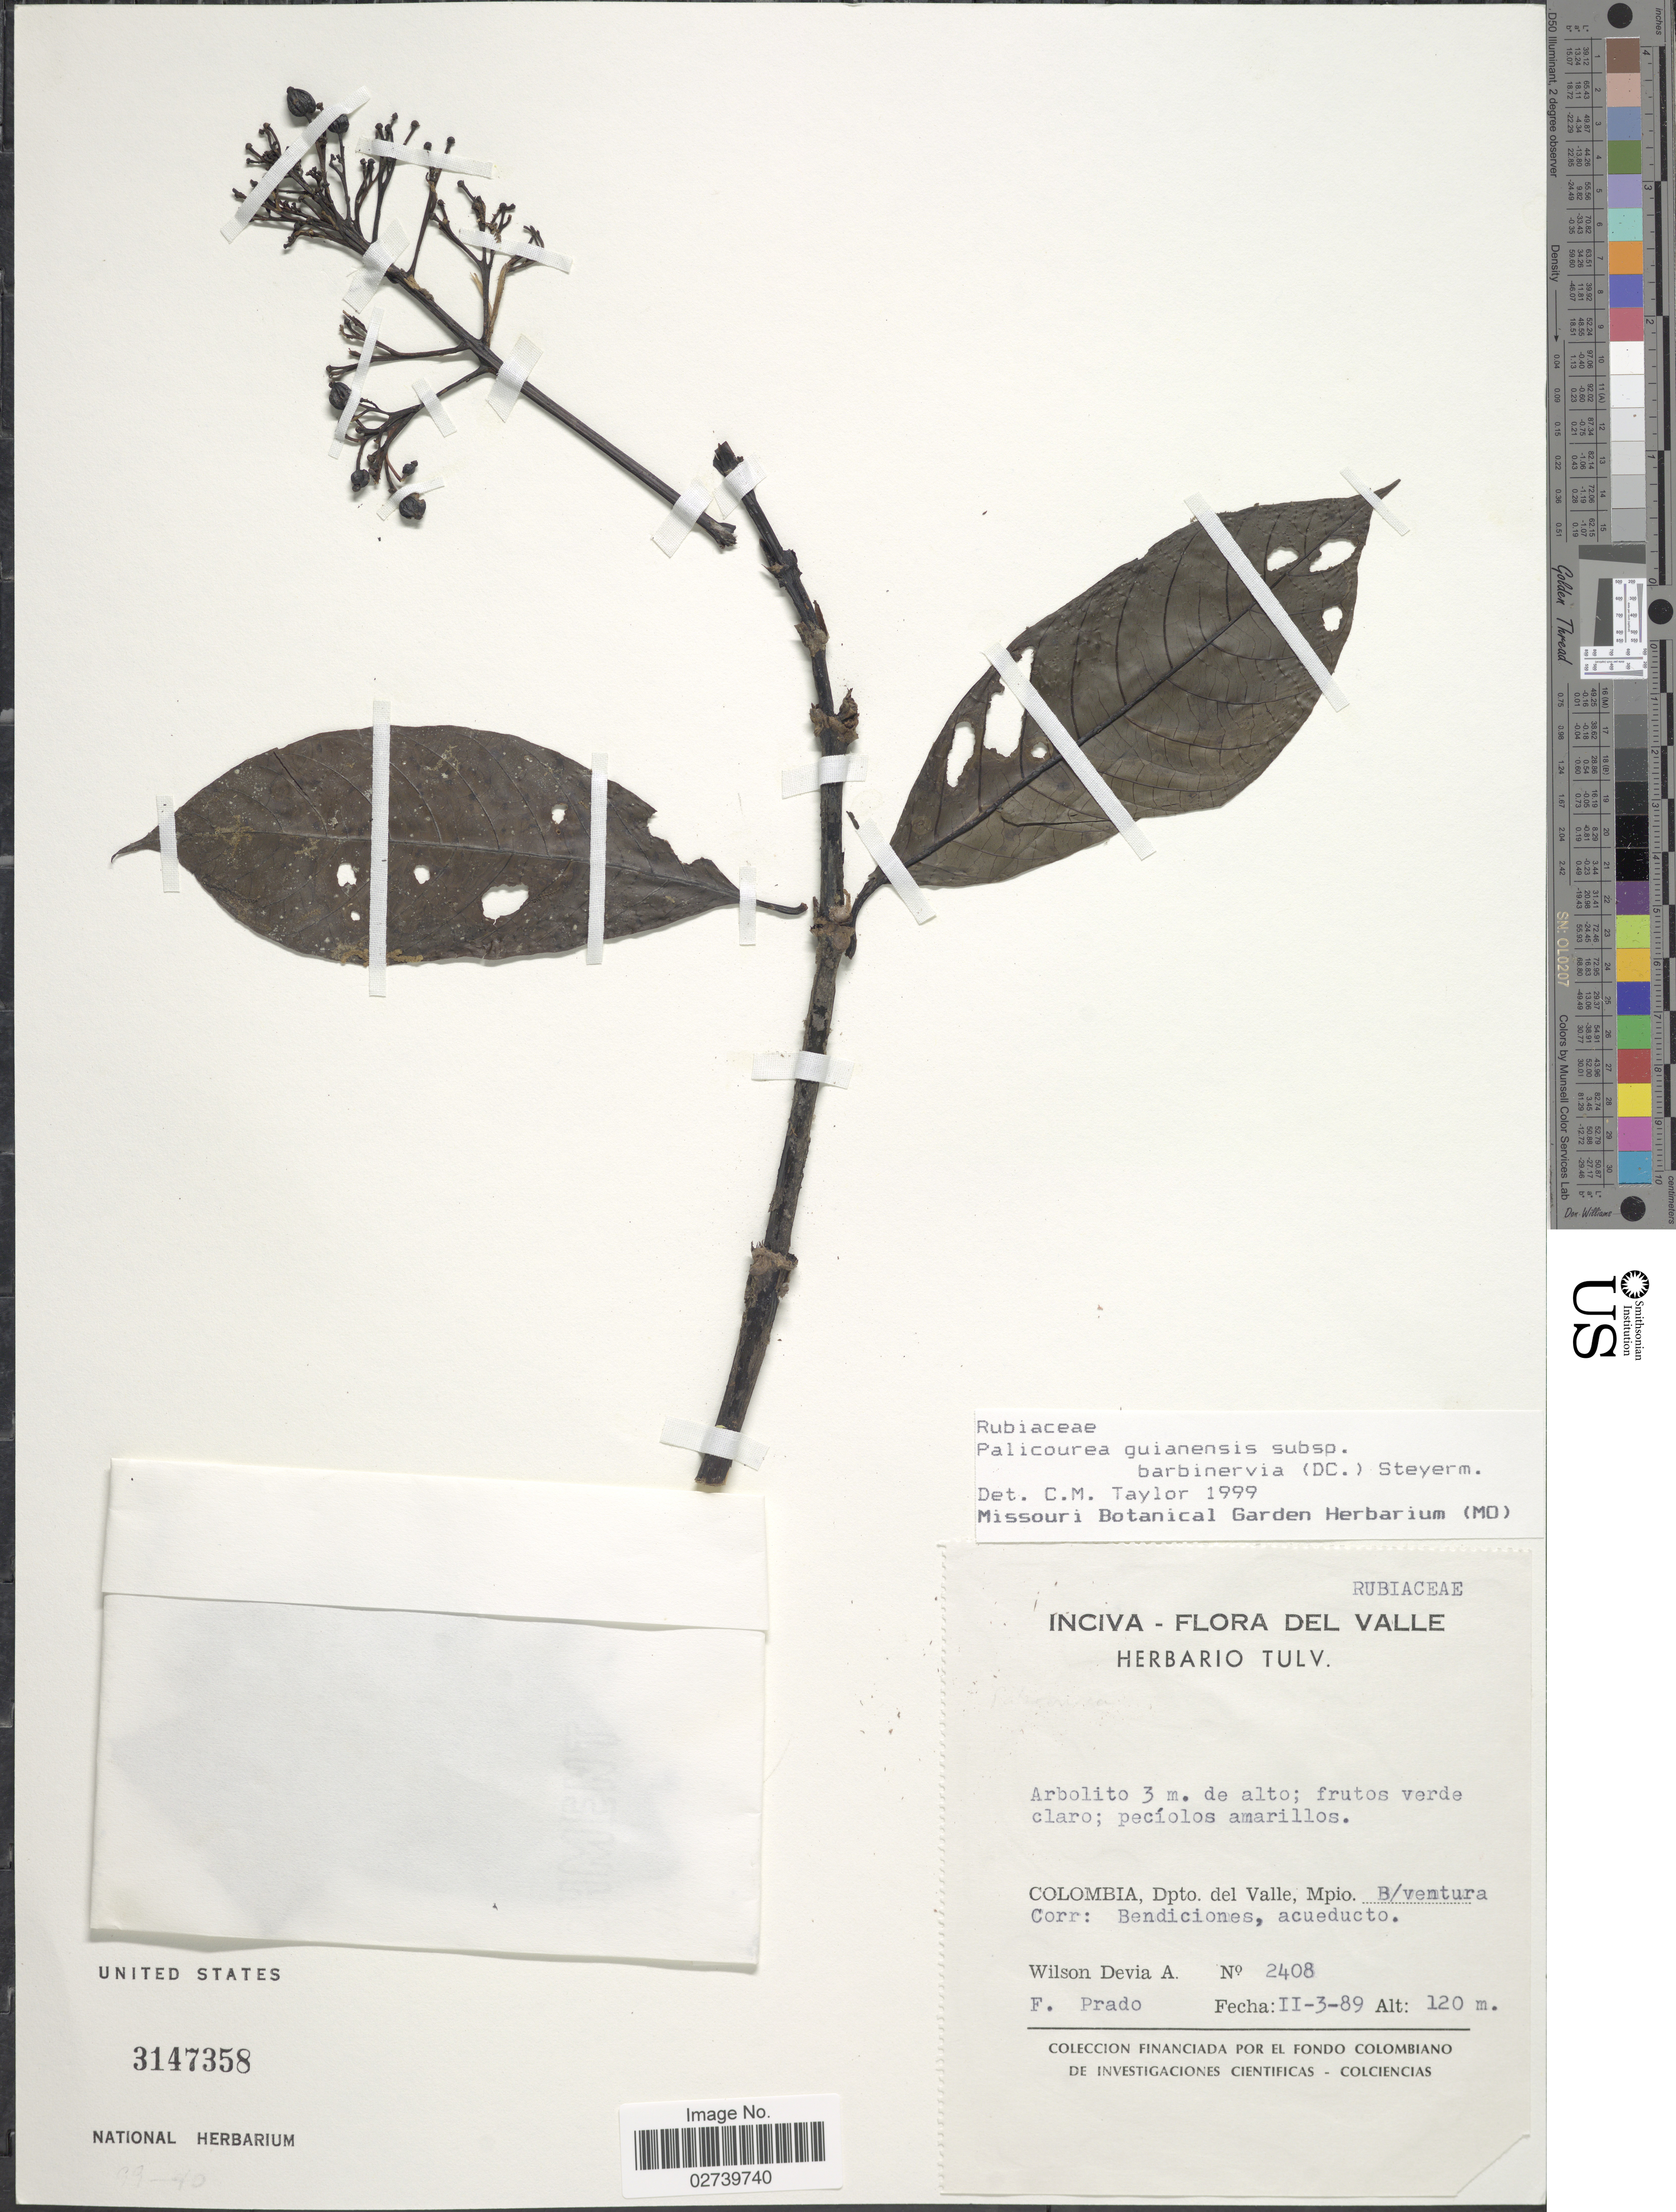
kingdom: Plantae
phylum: Tracheophyta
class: Magnoliopsida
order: Gentianales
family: Rubiaceae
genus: Palicourea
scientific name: Palicourea guianensis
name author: Aubl.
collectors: W. Devia A. & F. Prado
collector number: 2408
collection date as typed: Transcribed d/m/y: 3/2/89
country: Colombia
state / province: Valle del Cauca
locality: Dpto. del Valle, Mpio. B/ventura Corr: Bendiciones, acueducto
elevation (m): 120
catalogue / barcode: US 3147358